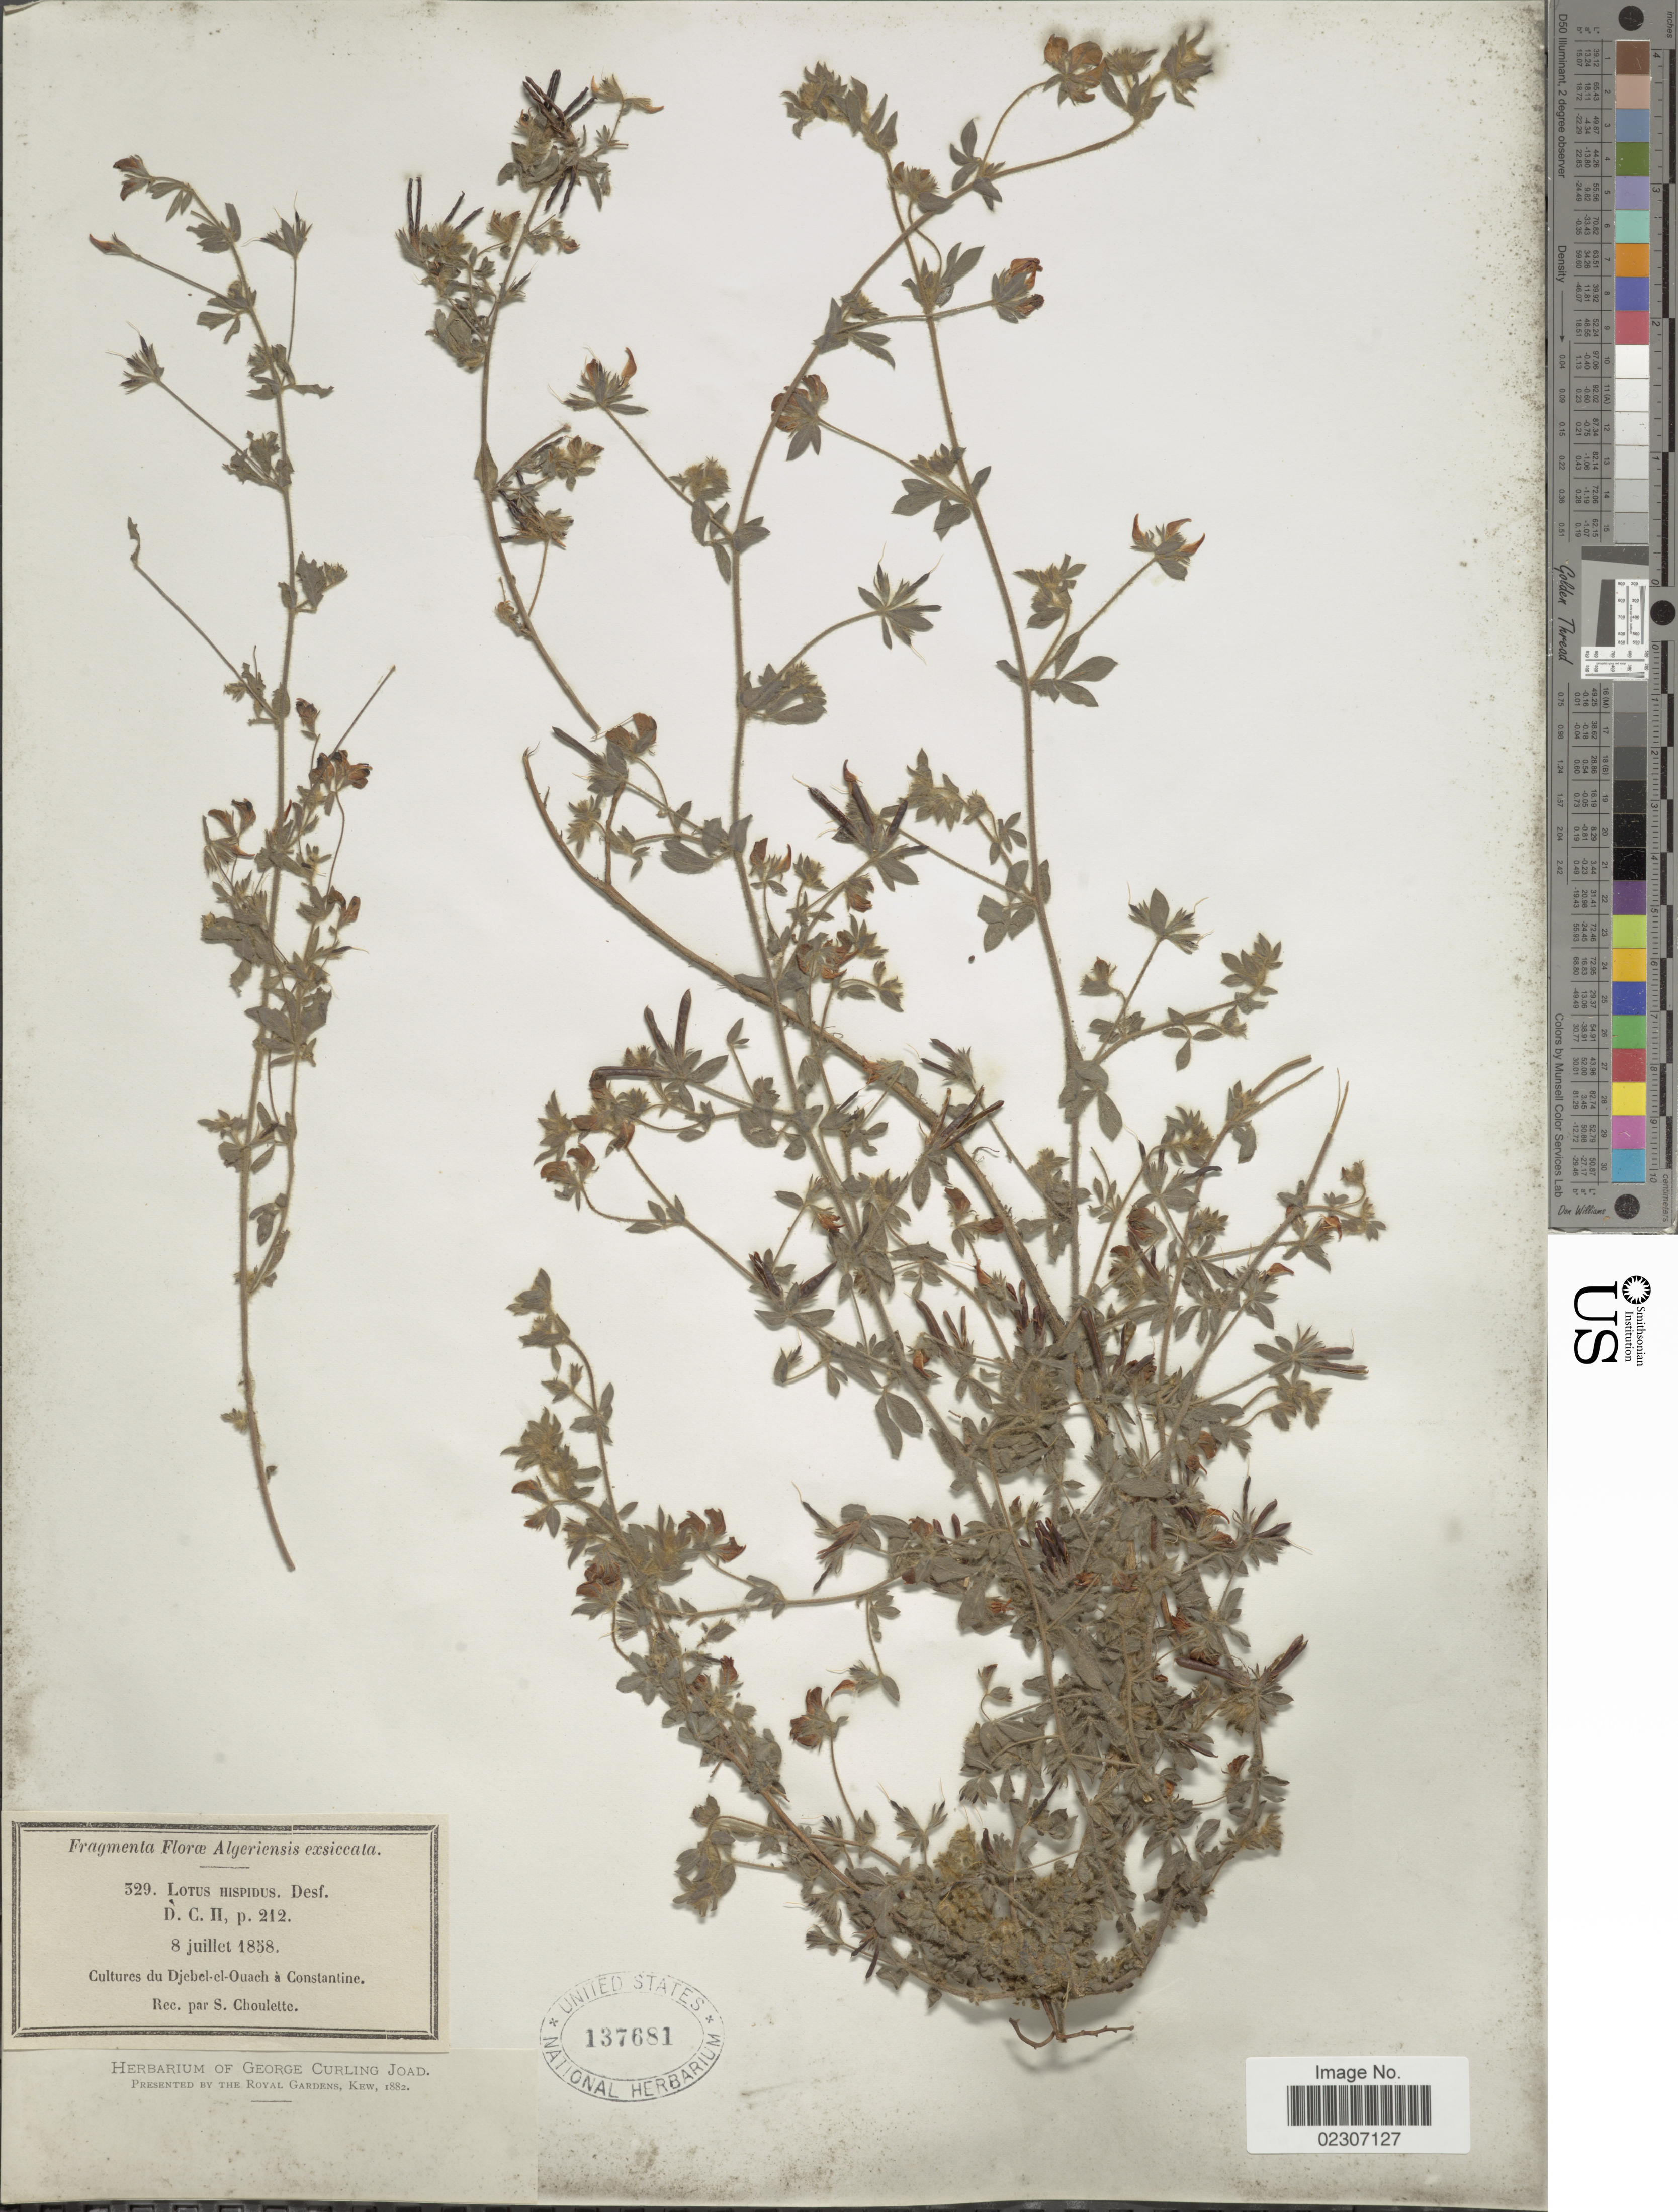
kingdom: Plantae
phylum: Tracheophyta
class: Magnoliopsida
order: Fabales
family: Fabaceae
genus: Lotus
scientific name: Lotus hispidus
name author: DC.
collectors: S. Choulette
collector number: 329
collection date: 1858-07-08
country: Algeria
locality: Cultures du Djebel-el-Ouach a Constantine.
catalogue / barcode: US 137681